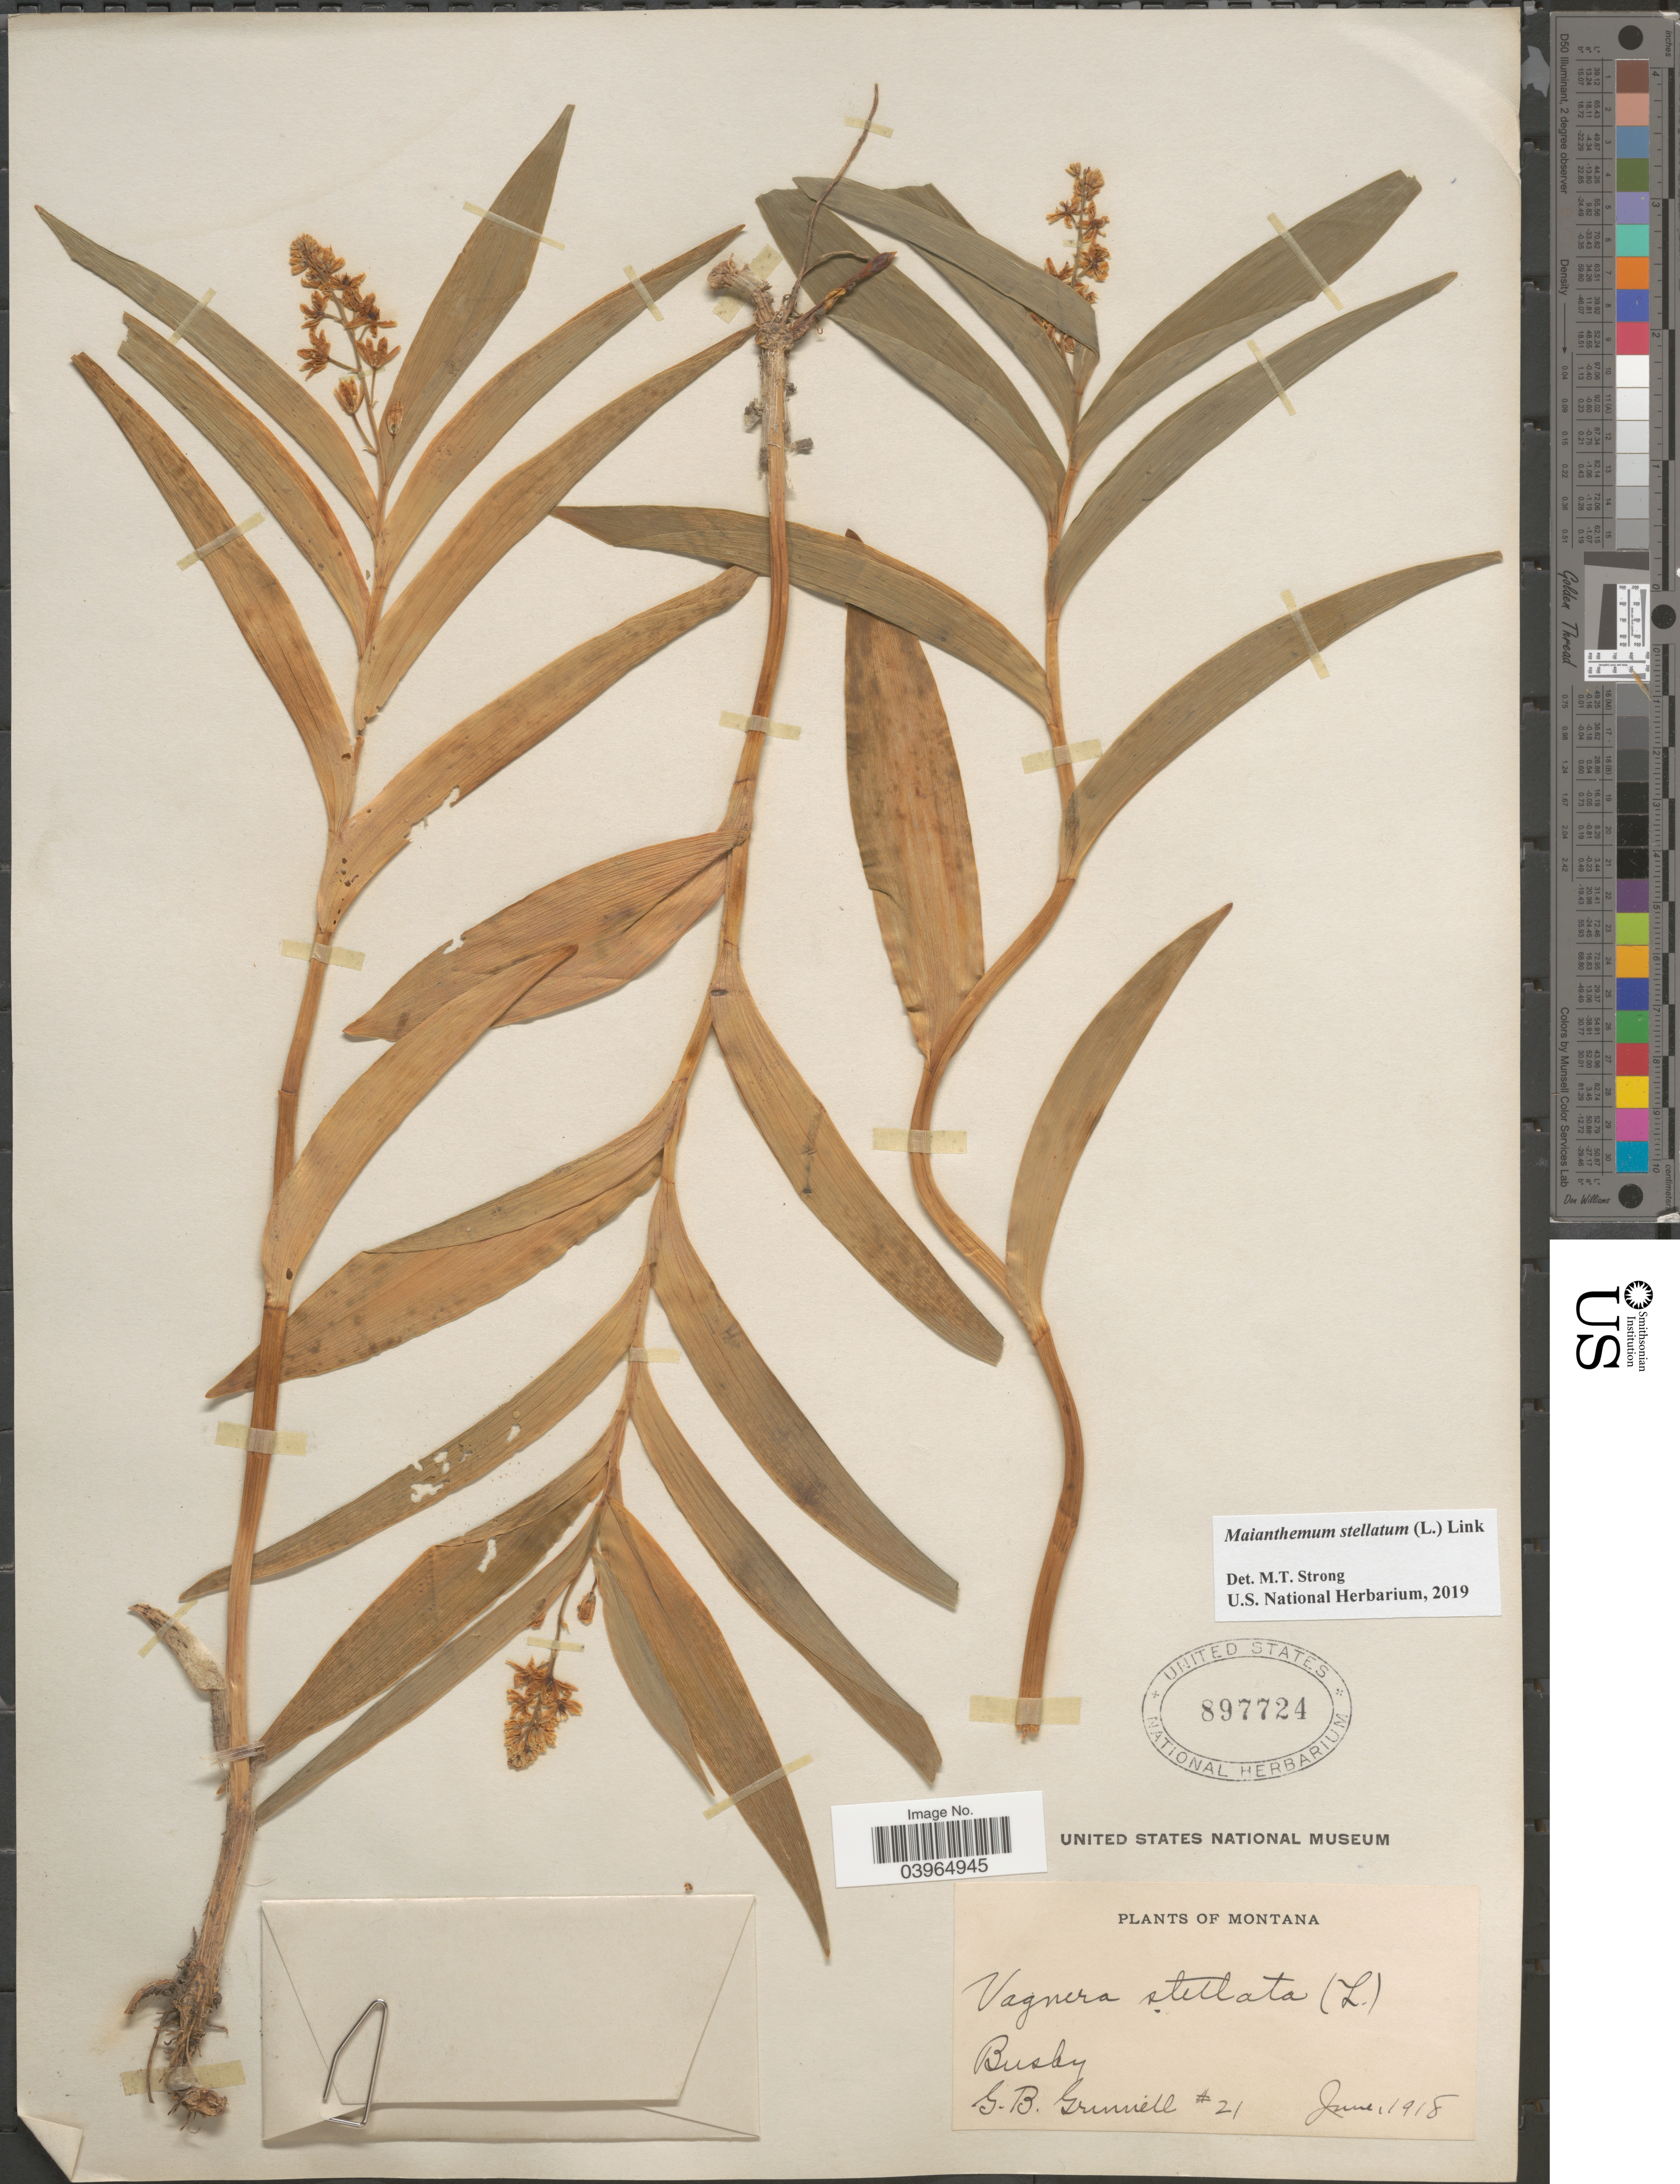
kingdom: Plantae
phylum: Tracheophyta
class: Liliopsida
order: Asparagales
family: Asparagaceae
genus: Maianthemum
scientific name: Maianthemum stellatum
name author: (L.) Link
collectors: G. Grinnell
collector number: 21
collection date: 1918-06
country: United States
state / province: Montana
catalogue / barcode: US 897724